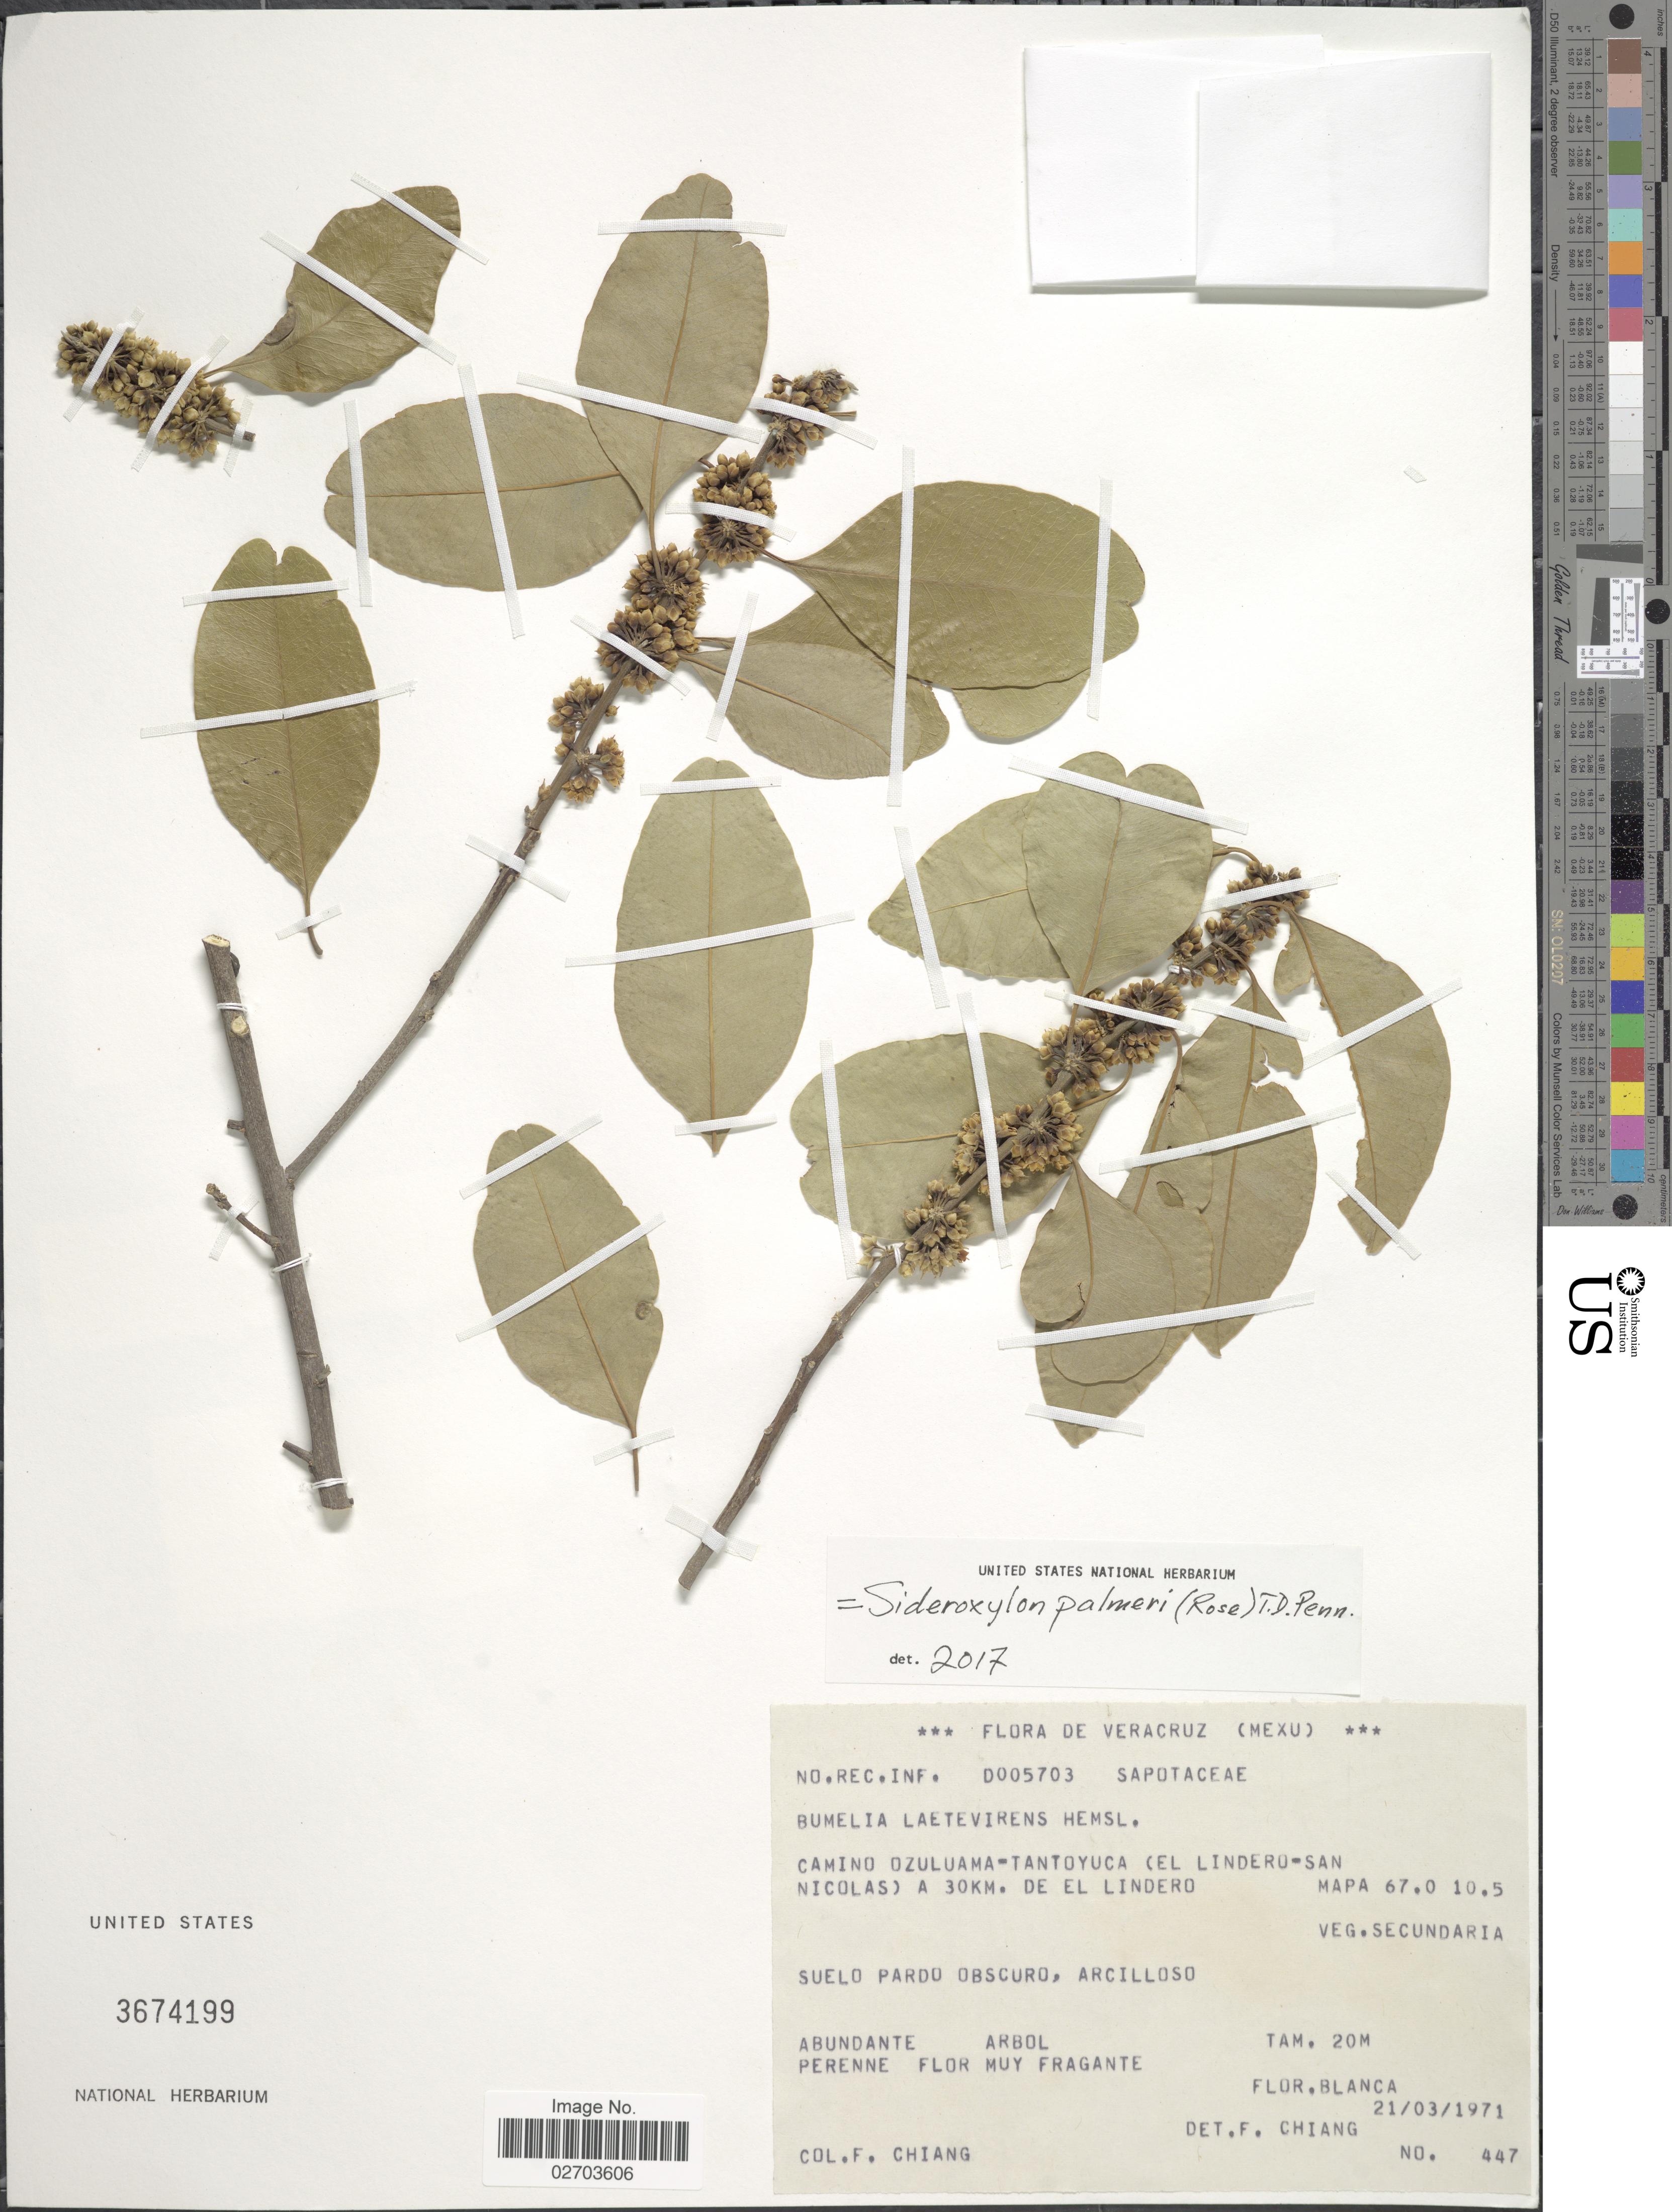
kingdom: Plantae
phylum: Tracheophyta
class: Magnoliopsida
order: Ericales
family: Sapotaceae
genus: Sideroxylon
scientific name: Sideroxylon palmeri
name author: (Rose) T.D. Penn.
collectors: F. Chiang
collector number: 447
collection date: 1971-03-21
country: Mexico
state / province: Veracruz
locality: Veracruz, Camino Ozuluama-Tantoyuca (El Lindero-San Nicolas) a 30 km. de el Lindero, MAPA 67.0 10.5.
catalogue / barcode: US 3674199